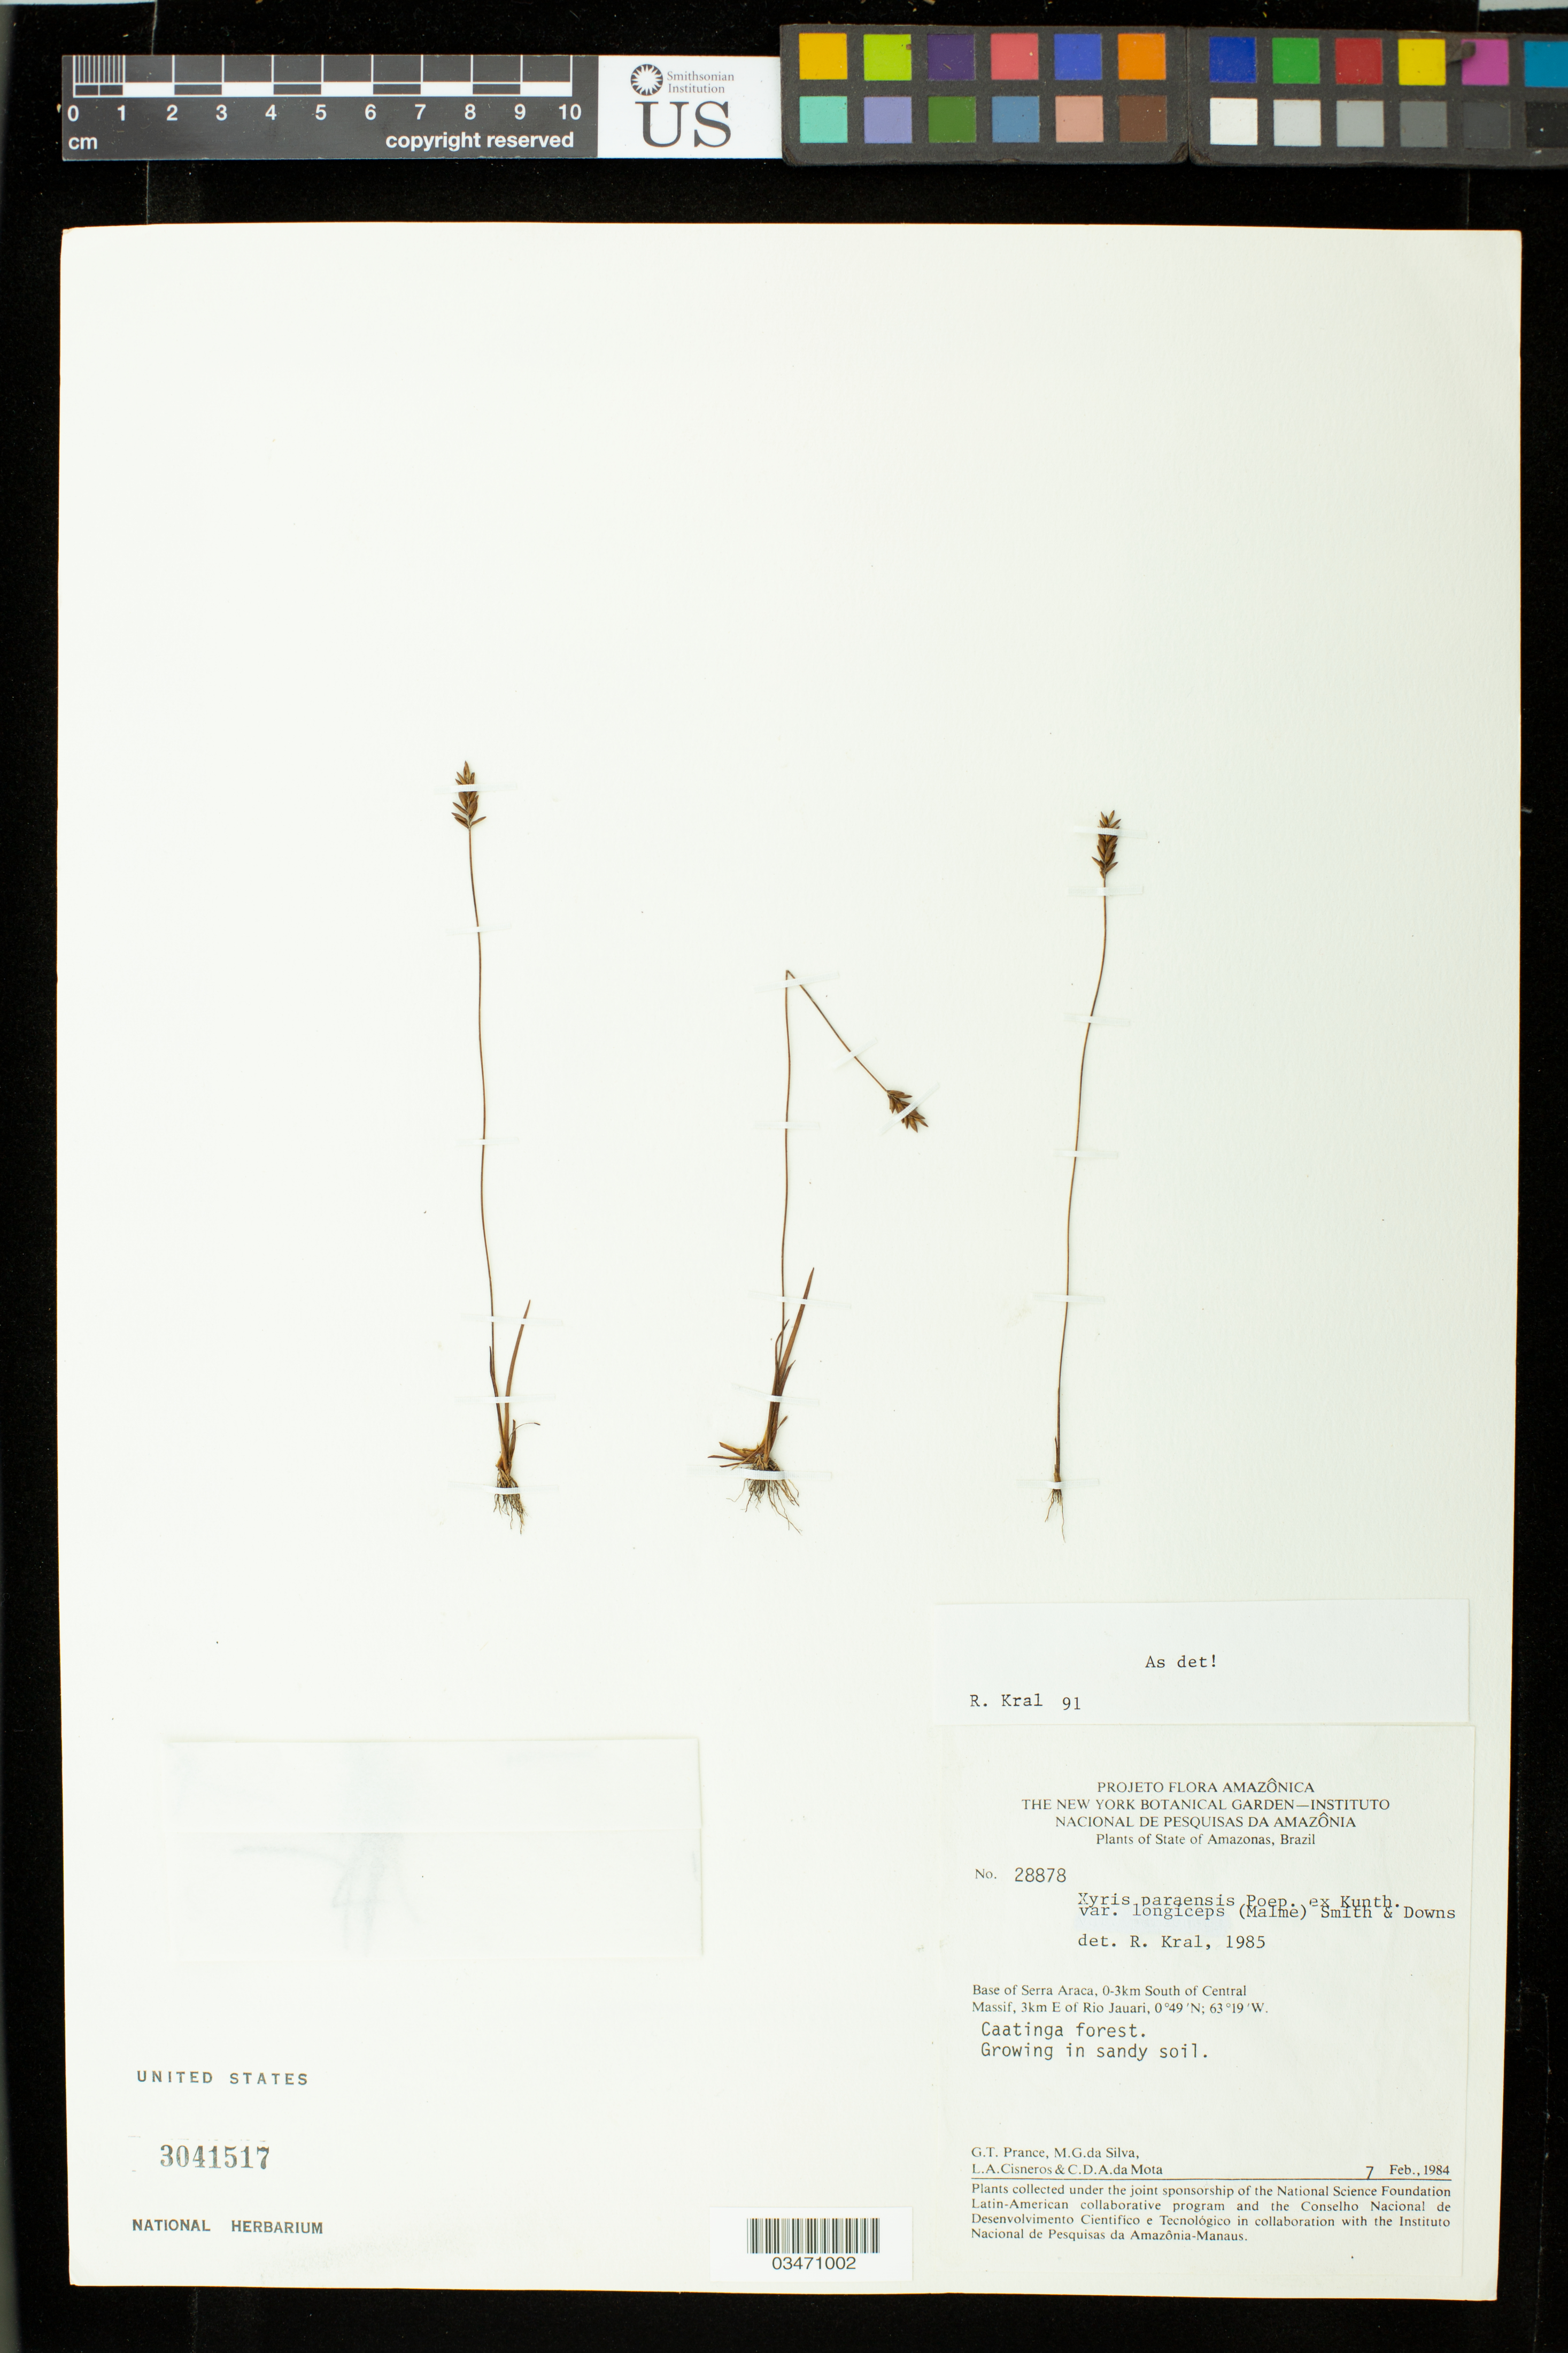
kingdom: Plantae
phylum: Tracheophyta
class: Liliopsida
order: Poales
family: Xyridaceae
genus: Xyris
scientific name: Xyris paraensis var. longiceps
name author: (Malme) L.B. Sm. & Downs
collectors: G. T. Prance, M. G. Silva, L. Cisneros & C. D. A. Mota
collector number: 28878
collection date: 1984-02-07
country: Brazil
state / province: Amazonas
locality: Base of Serra Araca, 0-3 km South of Central Massif, 3km E of Rio Jauari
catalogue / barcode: US 3041517